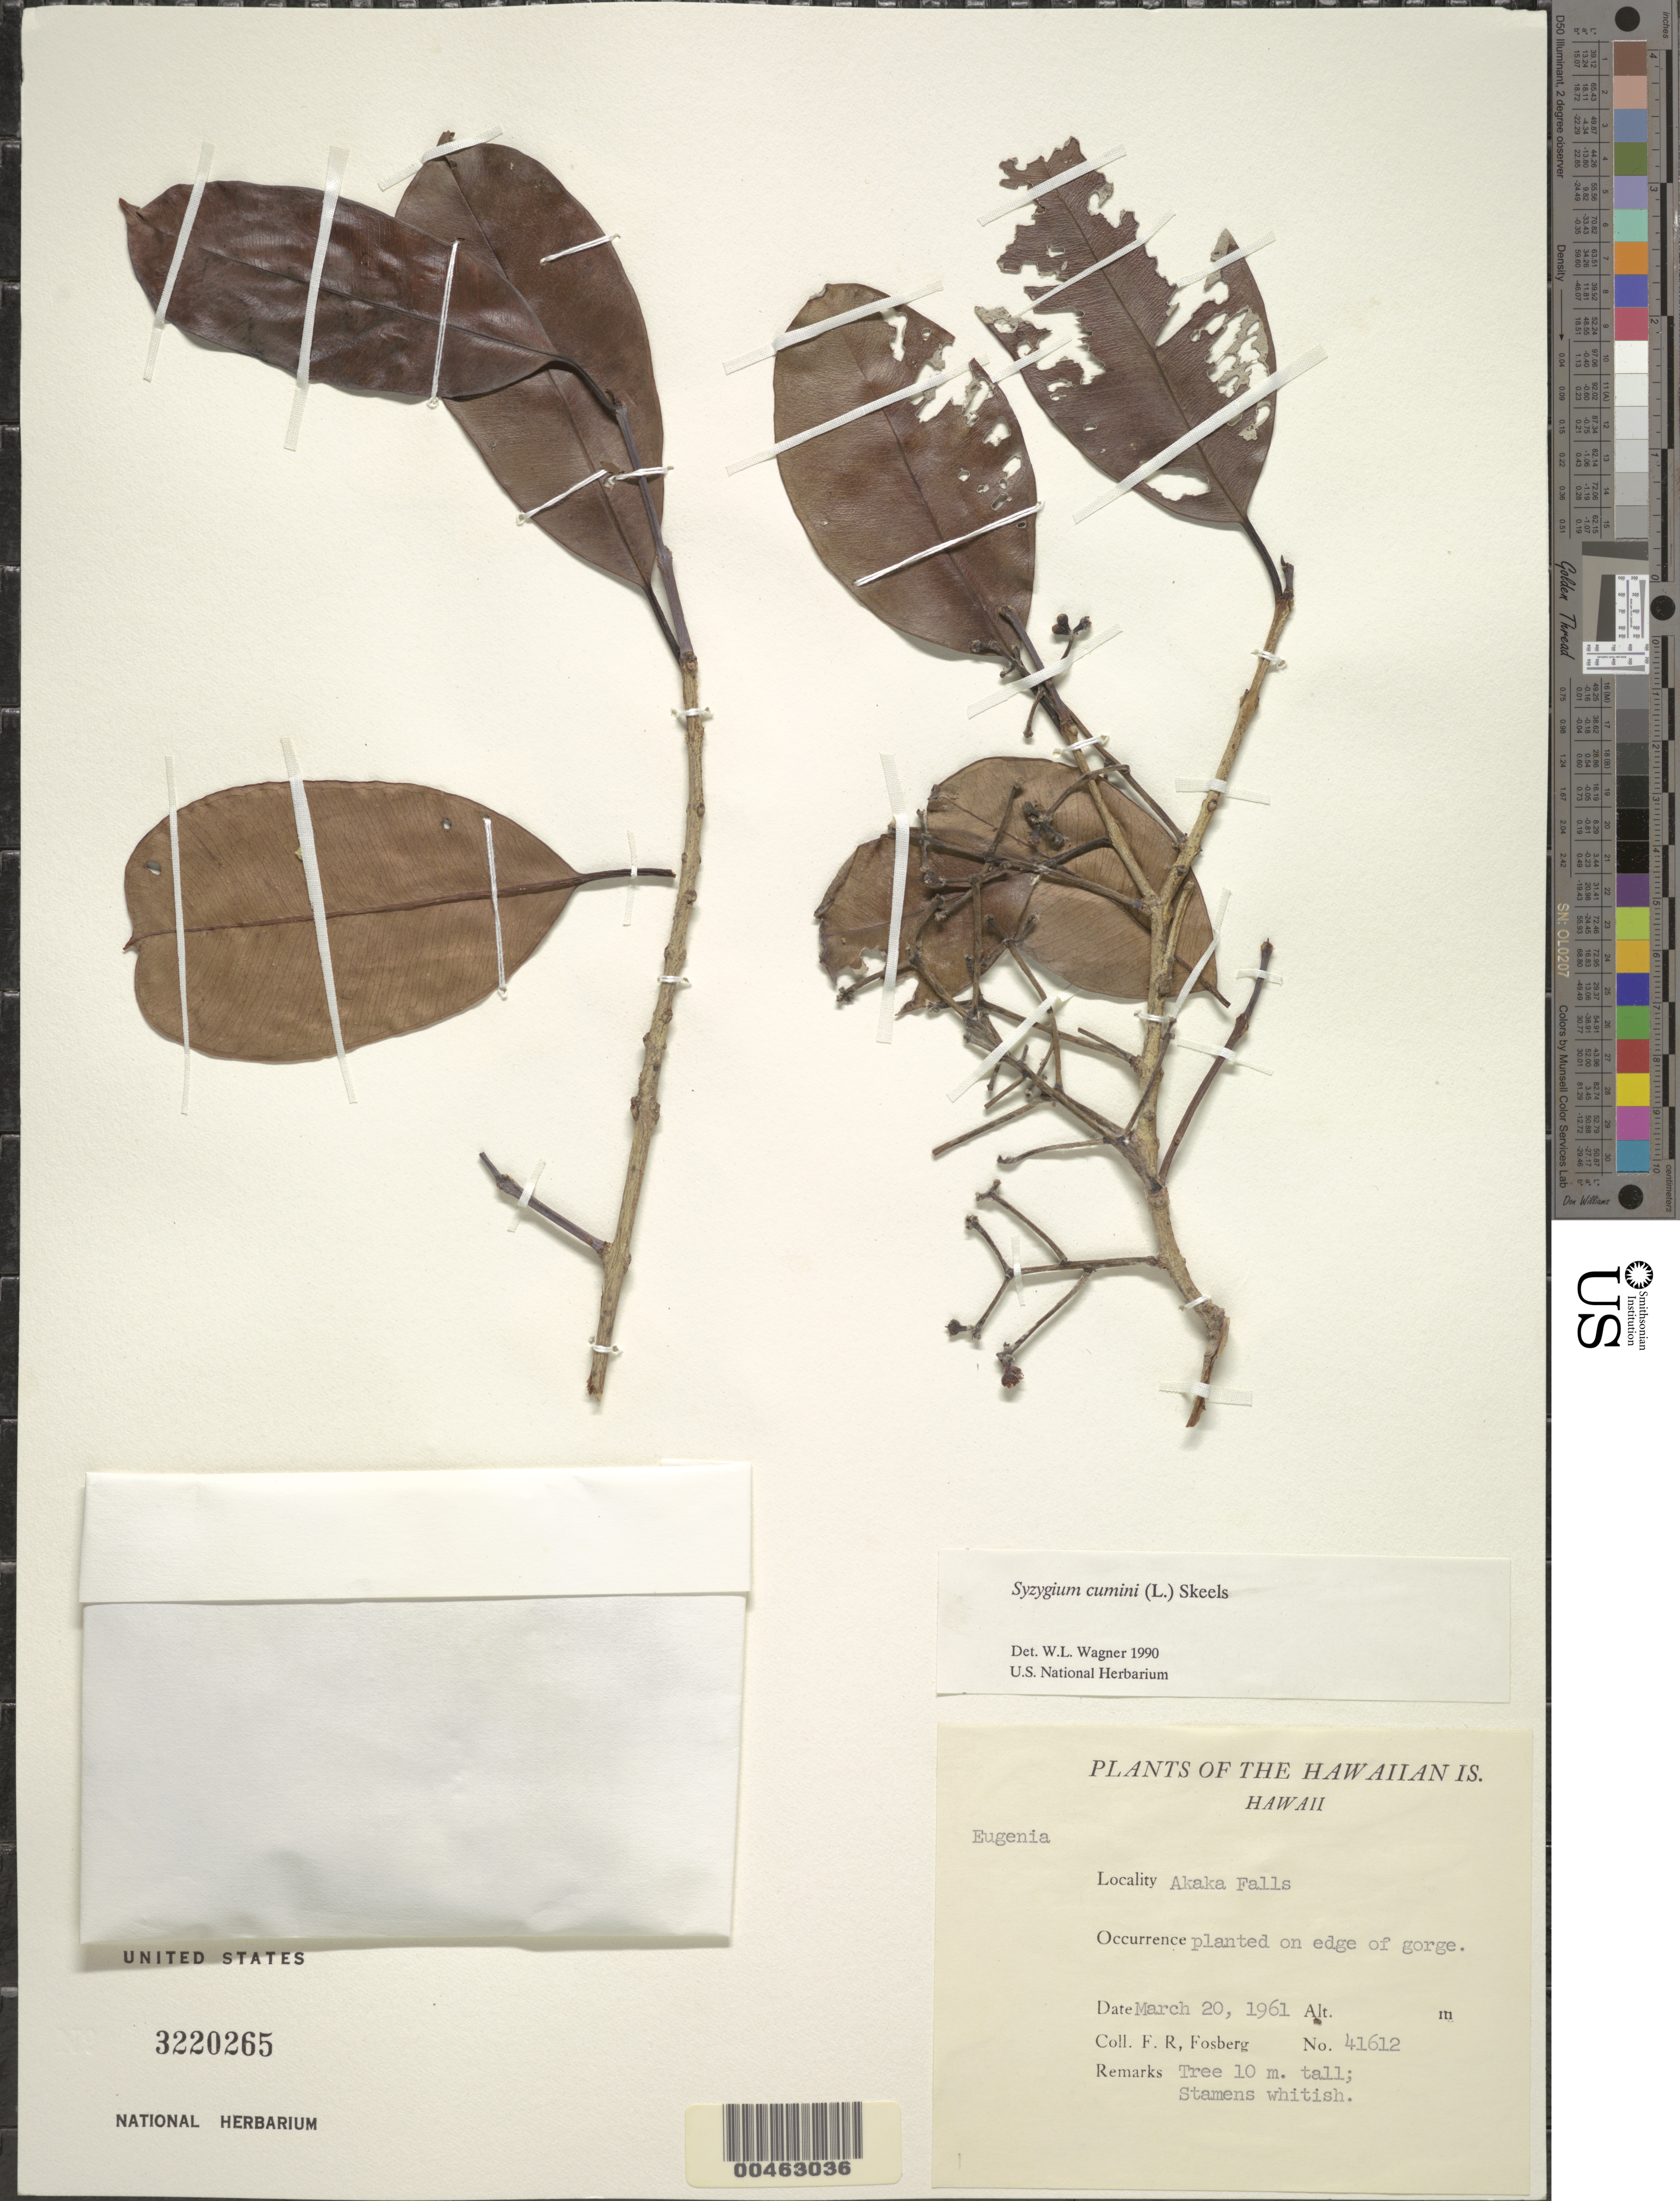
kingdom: Plantae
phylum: Tracheophyta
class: Magnoliopsida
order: Myrtales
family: Myrtaceae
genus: Syzygium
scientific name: Syzygium cumini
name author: (L.) Skeels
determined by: Wagner, W. L., (BOT), Smithsonian Institution - National Museum of Natural History (UNITED STATES)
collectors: F. R. Fosberg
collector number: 41612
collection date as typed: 20 Mar 1961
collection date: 1961-03-20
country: United States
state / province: Hawaii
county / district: Hawaii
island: Hawaii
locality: Akaka Falls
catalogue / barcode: US 3220265